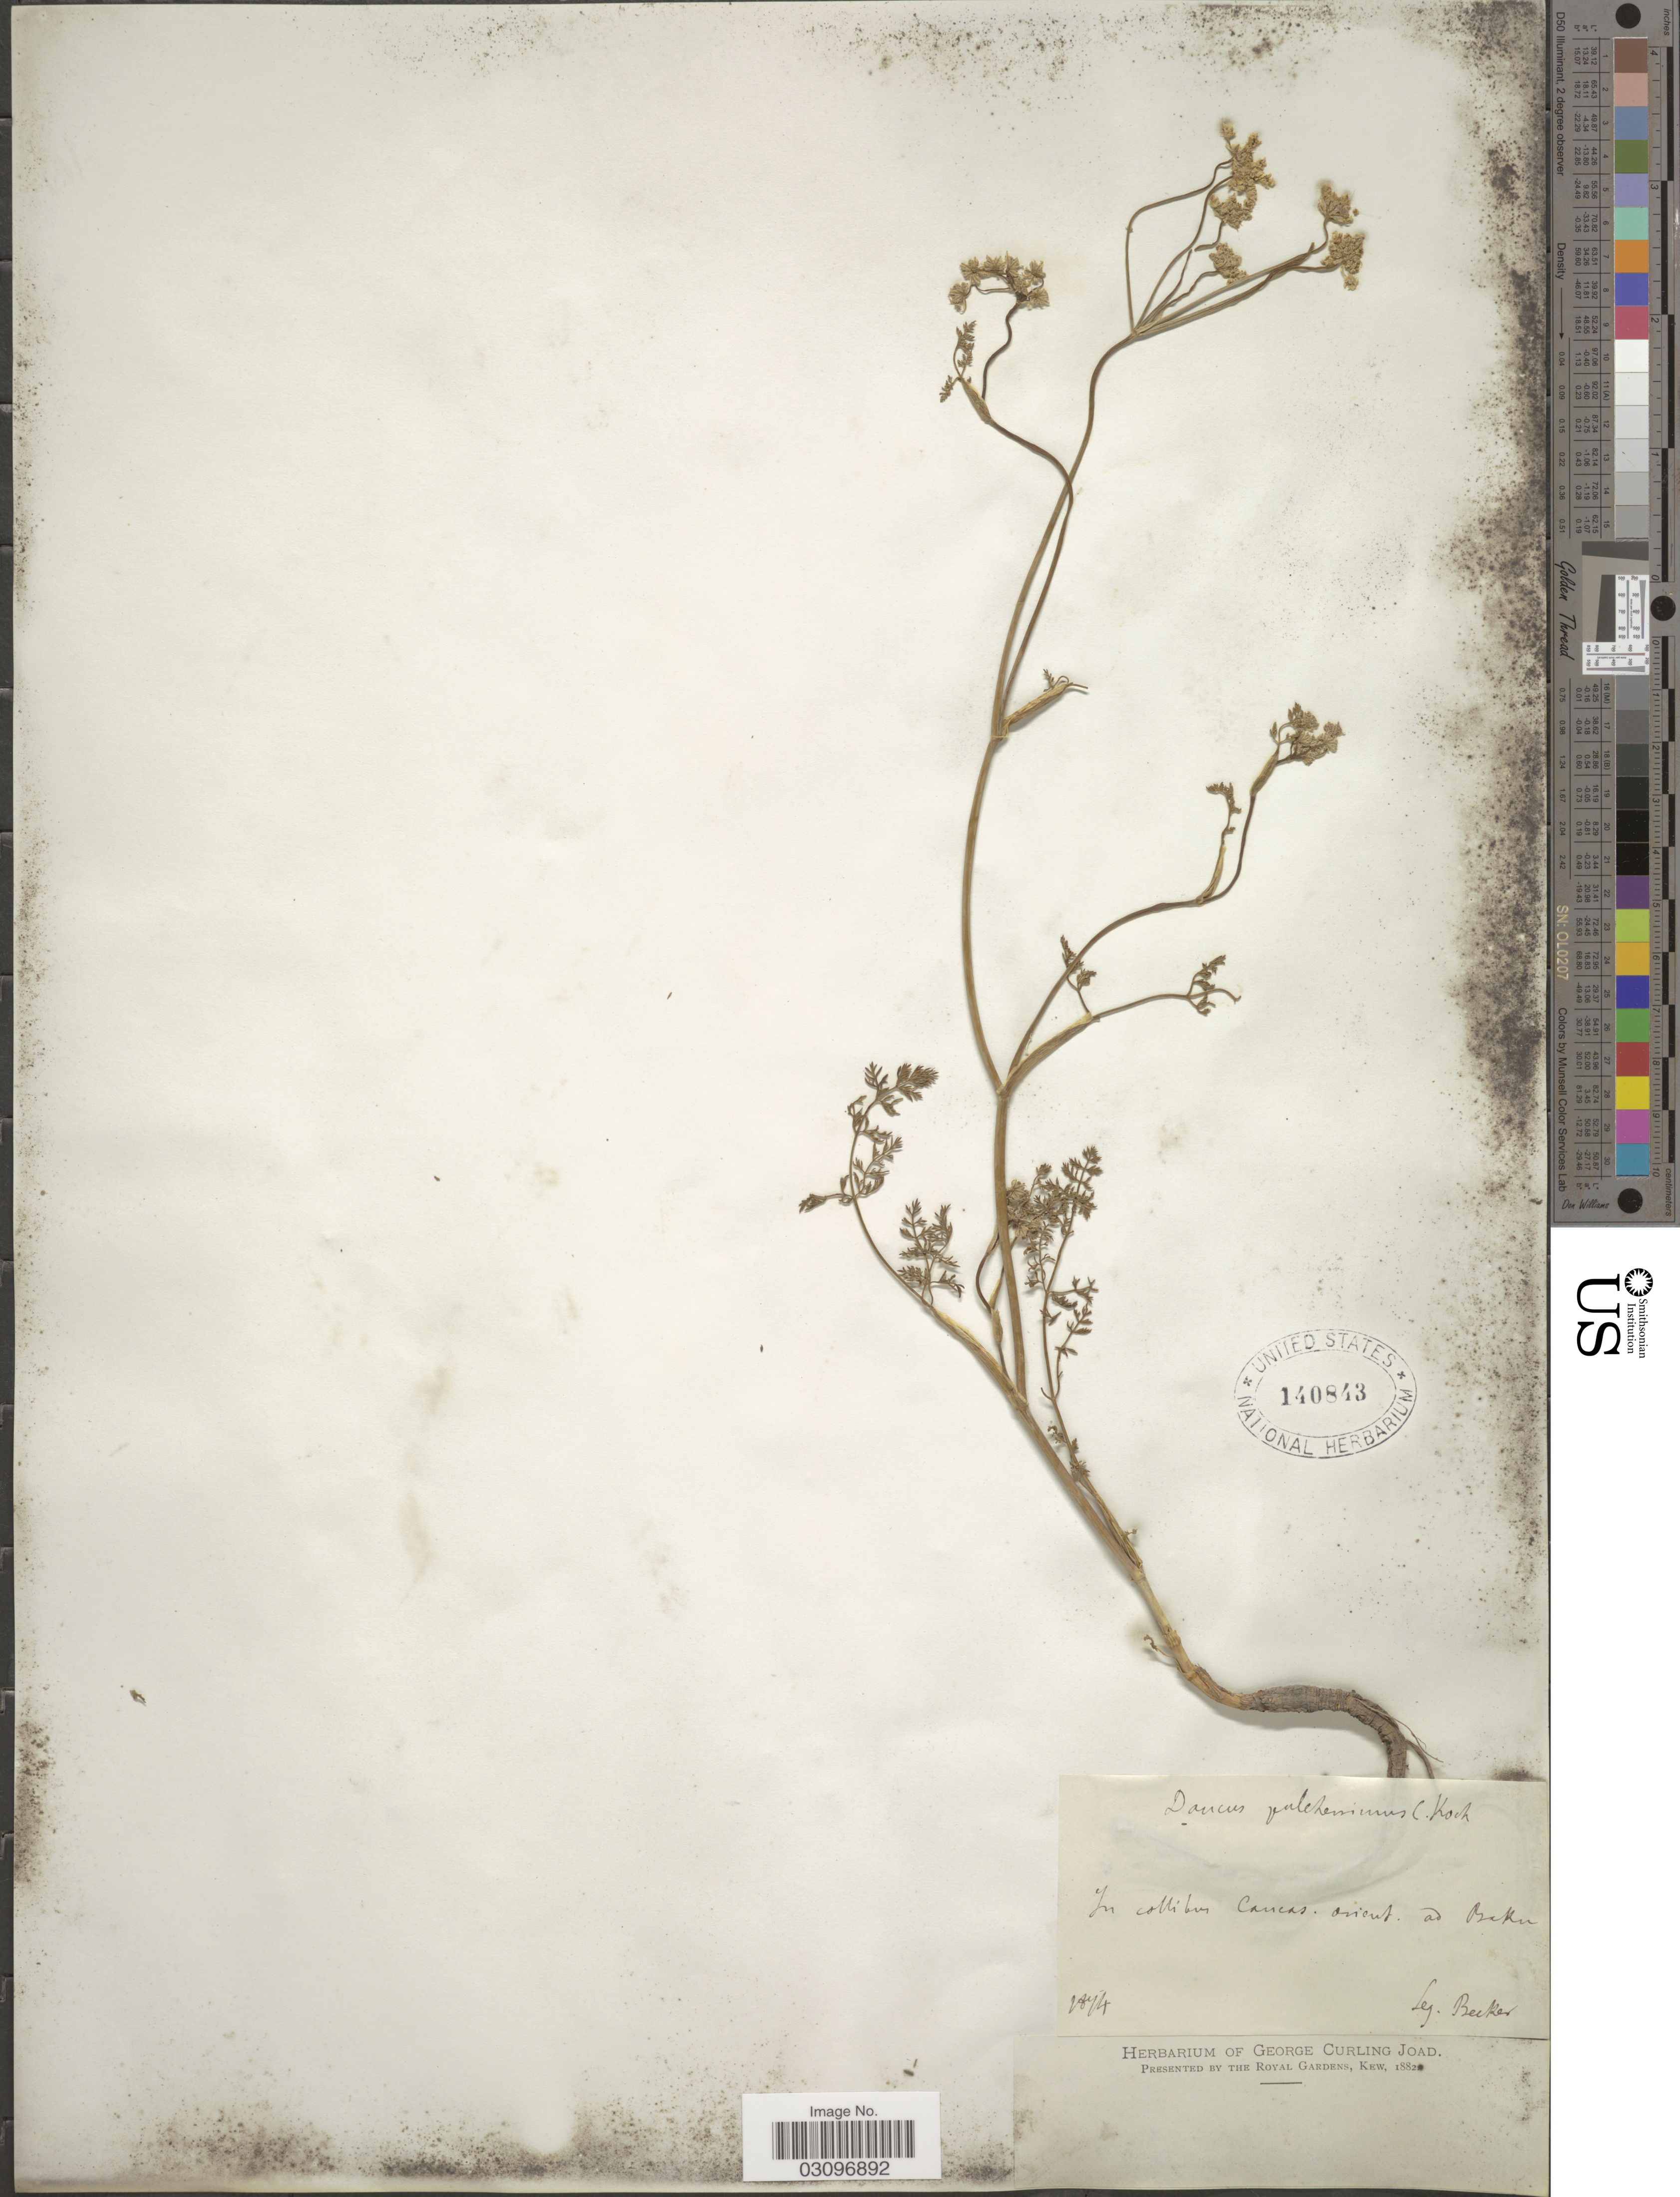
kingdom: Plantae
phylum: Tracheophyta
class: Magnoliopsida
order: Apiales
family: Apiaceae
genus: Daucus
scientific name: Daucus pulcherrimus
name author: (Willd.) Koch ex DC.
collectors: -. Becker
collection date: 1874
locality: In collibus Caucas. orient. ad Beker. [interpreted]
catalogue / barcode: US 140843